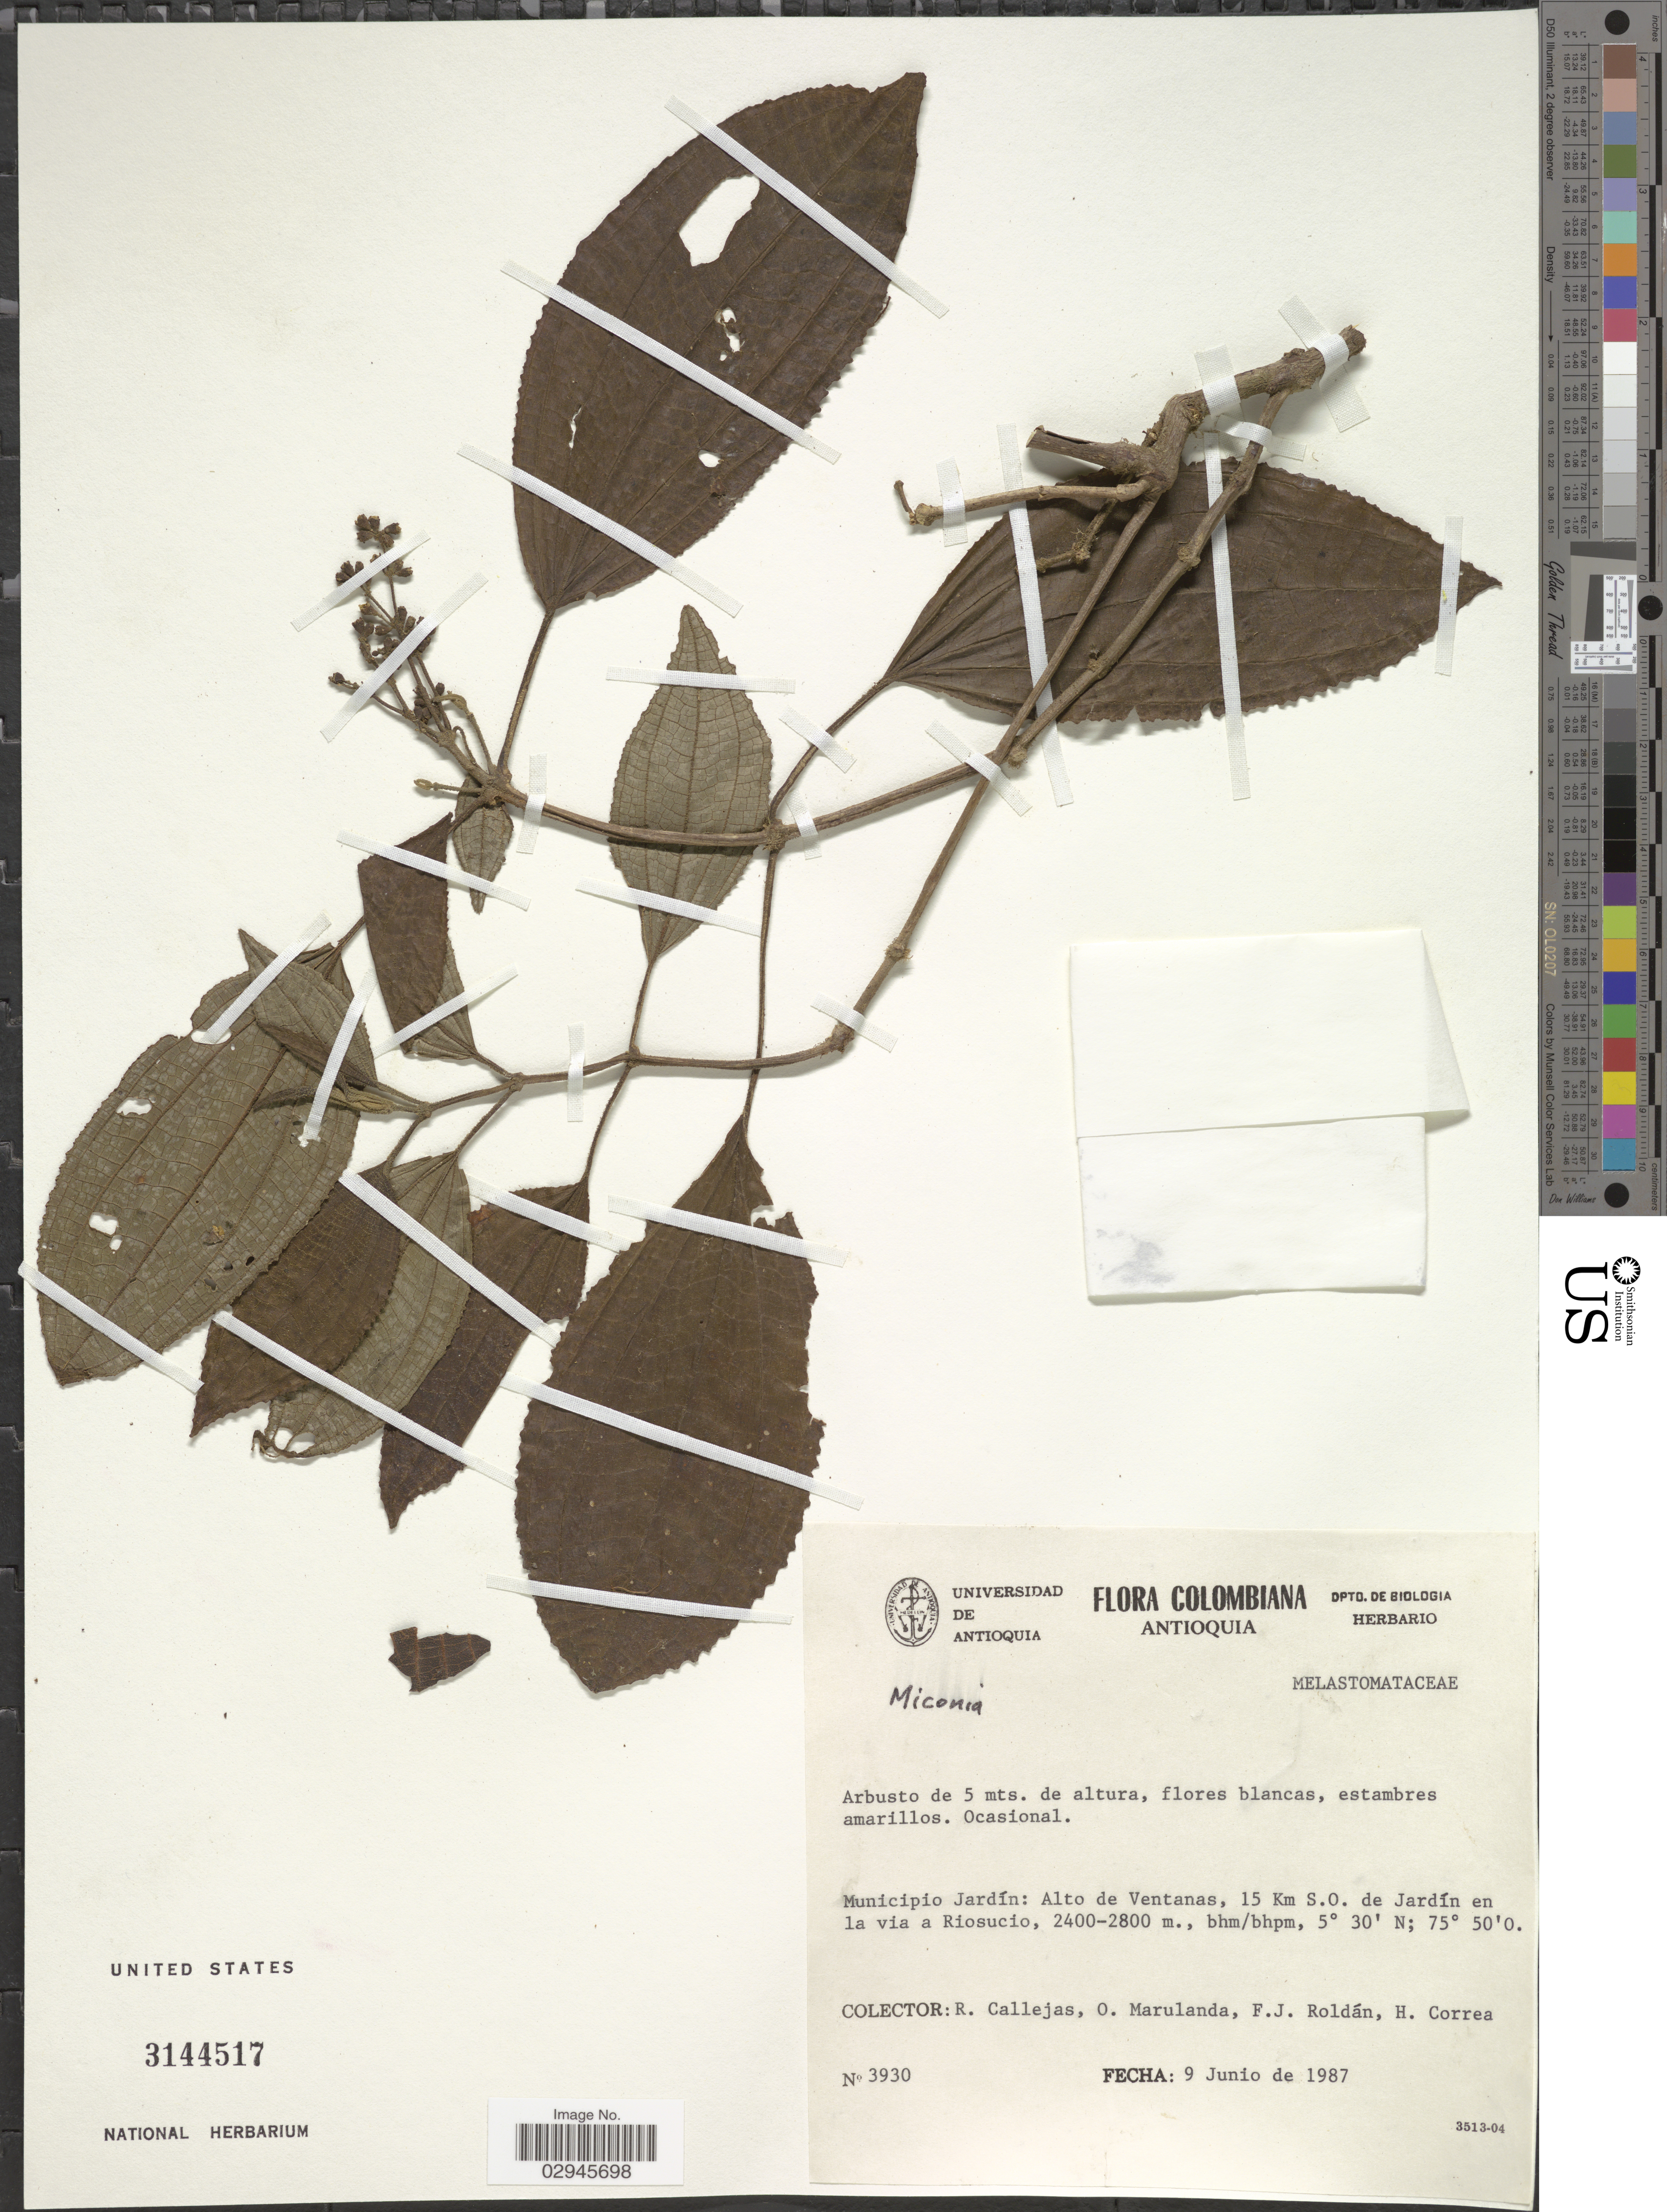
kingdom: Plantae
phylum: Tracheophyta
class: Magnoliopsida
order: Myrtales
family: Melastomataceae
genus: Miconia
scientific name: Miconia sp.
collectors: R. Callejas, O. Marulanda, F. J. Roldán & H. Correa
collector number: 3930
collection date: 1987-06-09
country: Colombia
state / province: Antioquia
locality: Municipio Jardín: Alto de Ventanas, 15 Km. S.O. de Jardín en la via a Riosucio.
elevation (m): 2400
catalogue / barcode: US 3144517